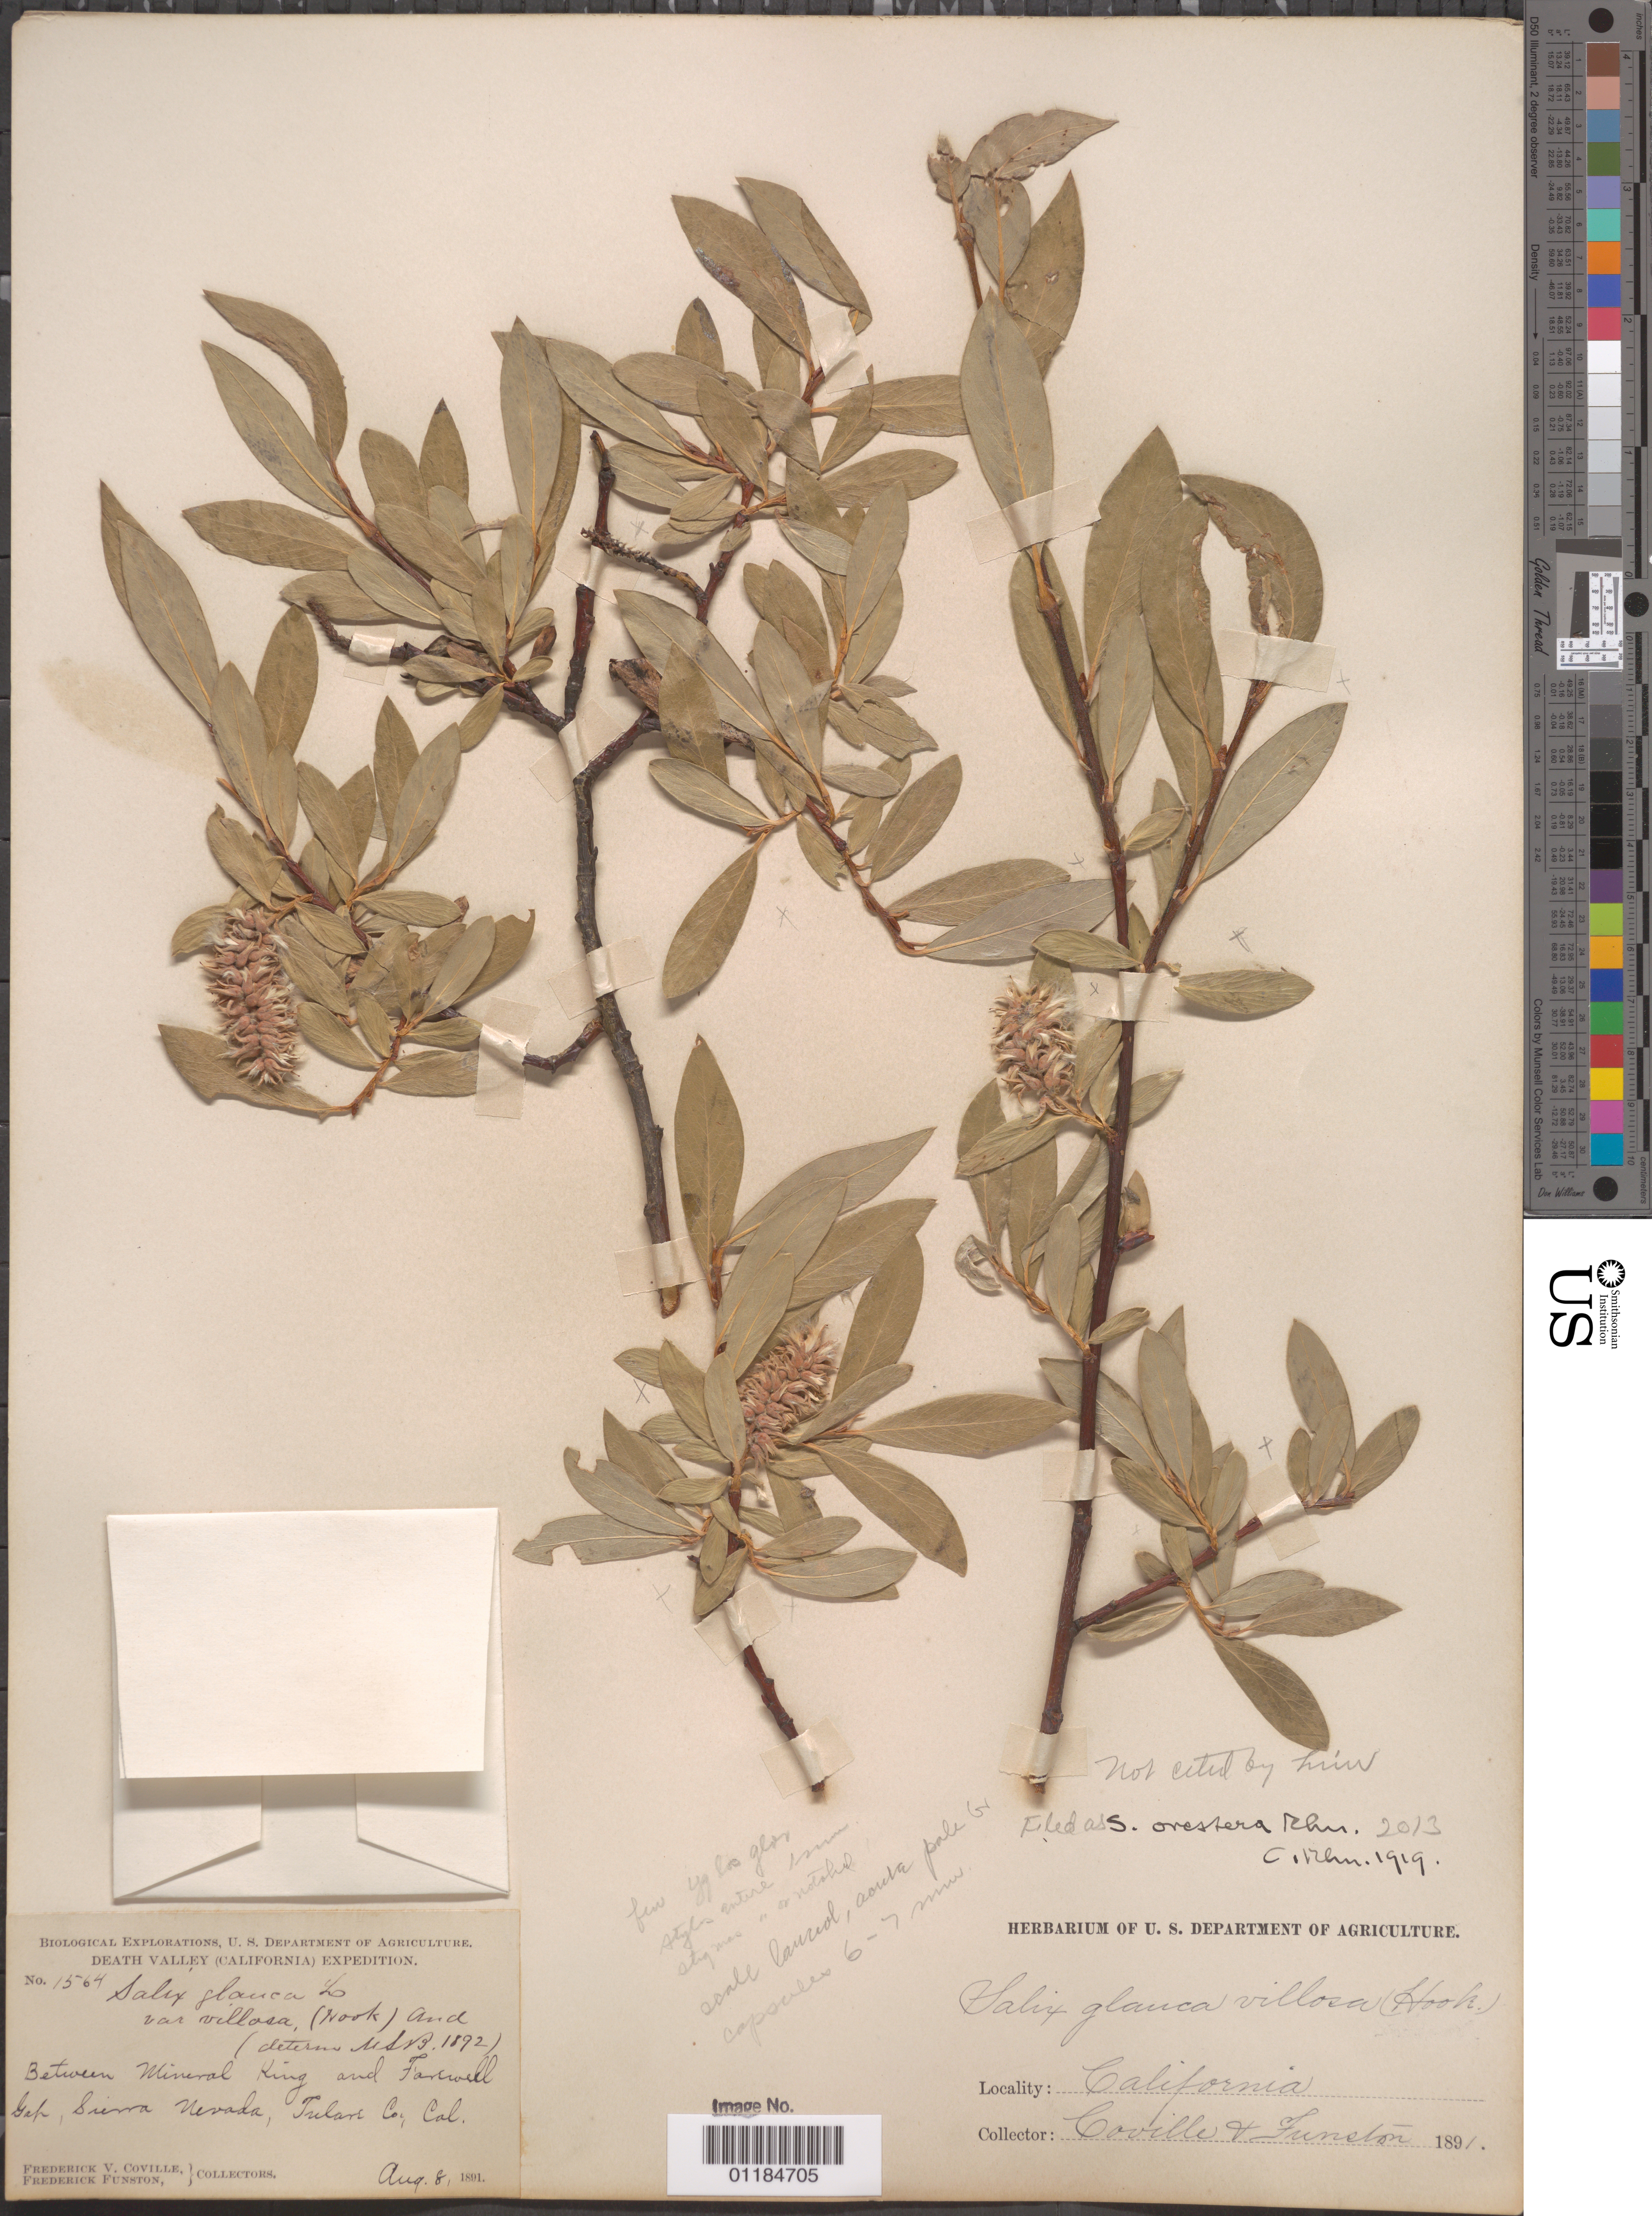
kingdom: Plantae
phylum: Tracheophyta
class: Magnoliopsida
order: Malpighiales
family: Salicaceae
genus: Salix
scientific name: Salix orestera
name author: C.K. Schneid.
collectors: F. V. Coville & F. Funston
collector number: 1564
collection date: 1891-08-08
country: United States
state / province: California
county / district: Tulare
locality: Between Mineral King, Sierra Nevada.